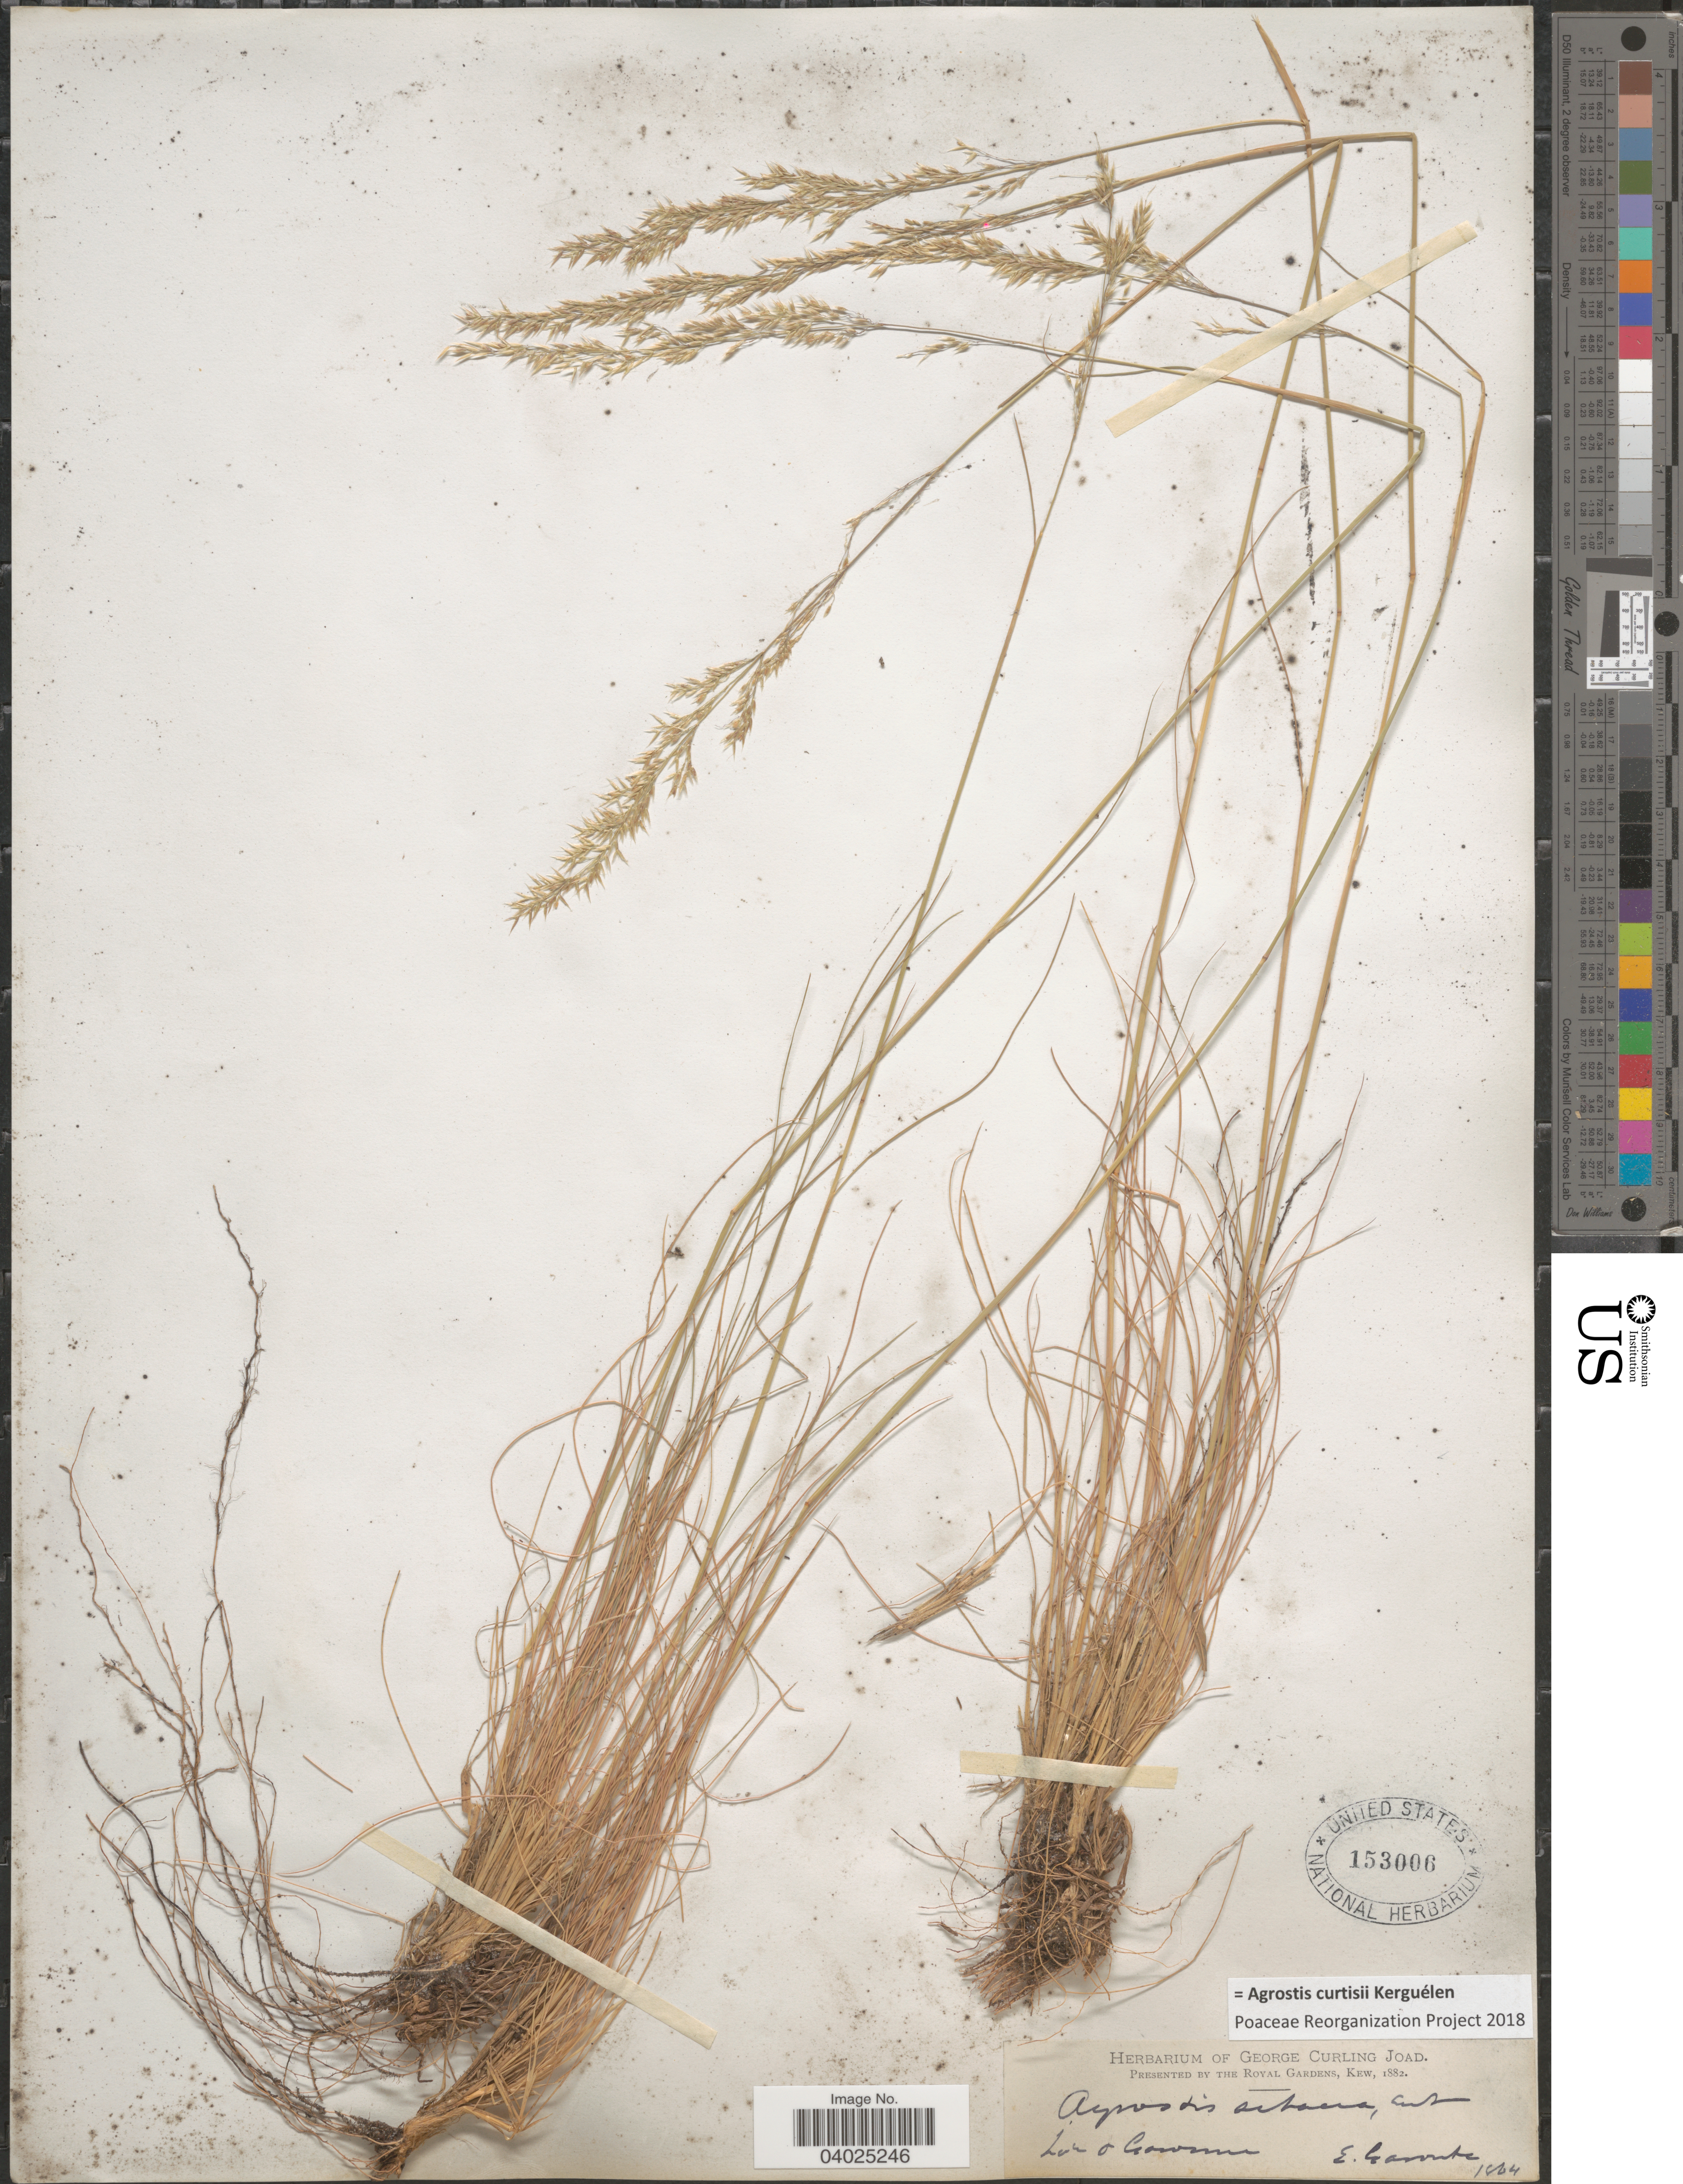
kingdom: Plantae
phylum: Tracheophyta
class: Liliopsida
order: Poales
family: Poaceae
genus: Alpagrostis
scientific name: Alpagrostis curtisii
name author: (Kerguélen) P.M. Peterson et al.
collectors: E. Garroute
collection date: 1864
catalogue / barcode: US 153006